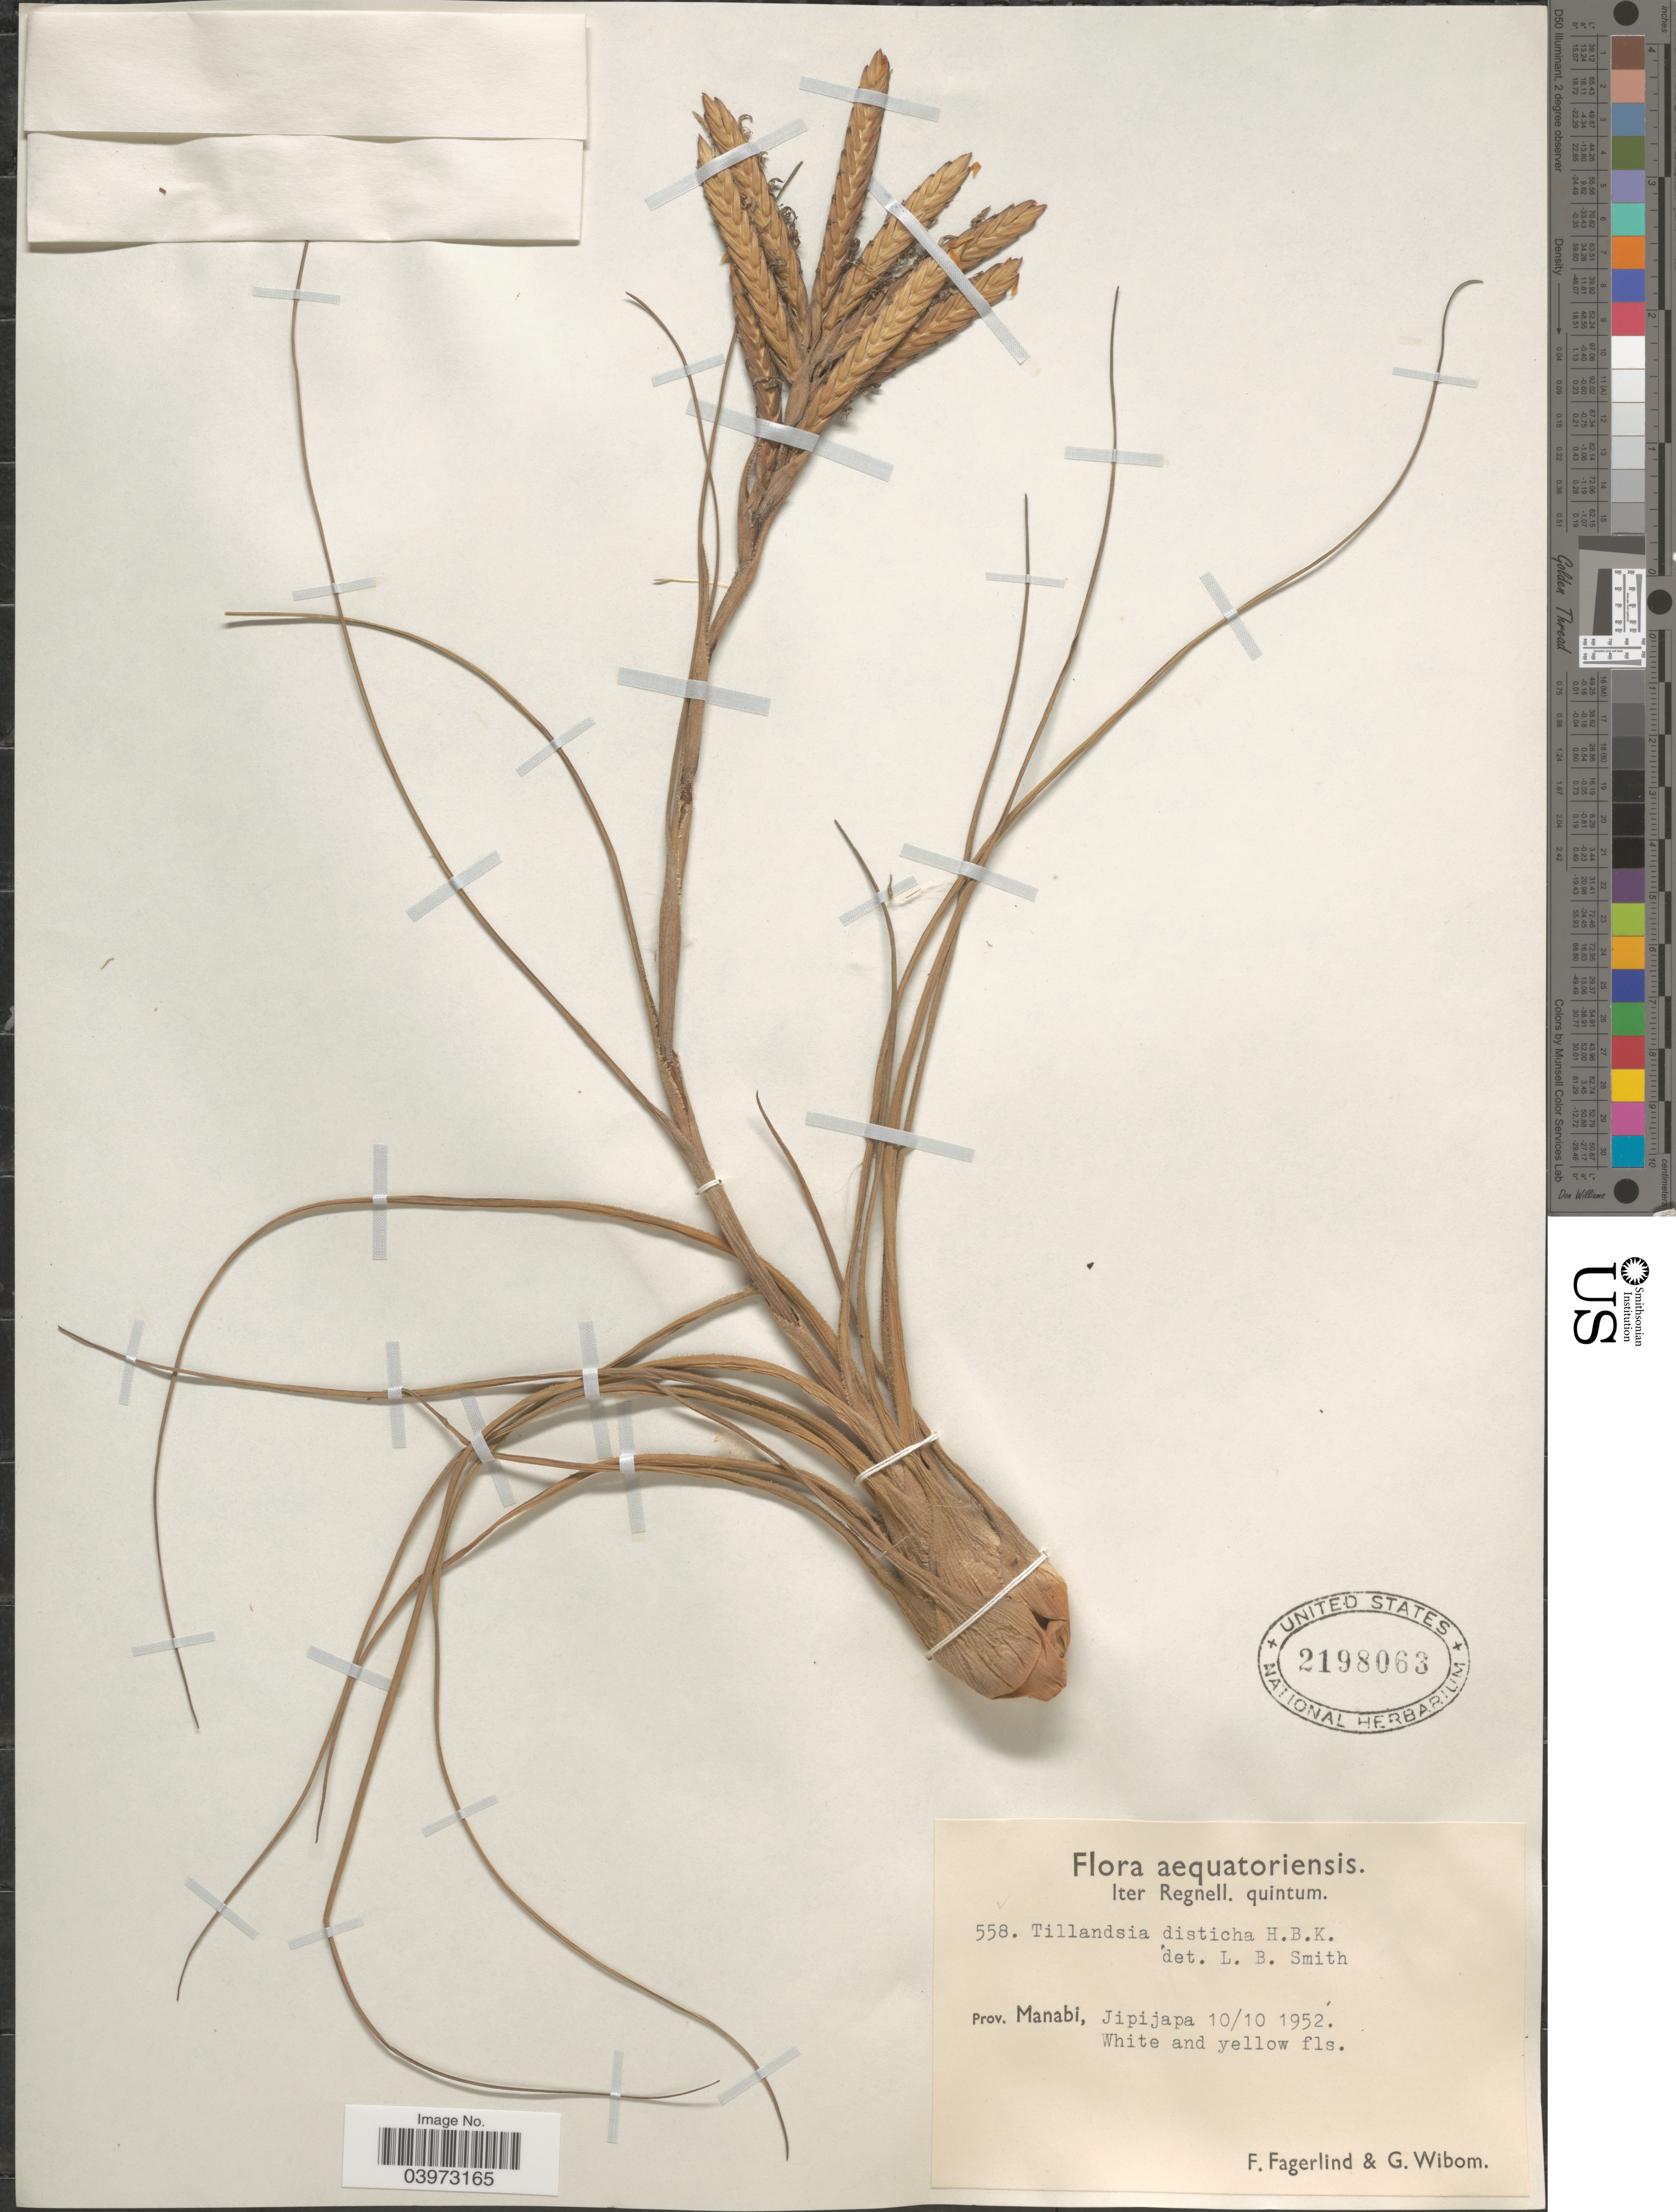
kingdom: Plantae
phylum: Tracheophyta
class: Liliopsida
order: Poales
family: Bromeliaceae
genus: Tillandsia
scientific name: Tillandsia disticha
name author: Kunth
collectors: F. Fagerlind & G. Wibom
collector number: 558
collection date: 1952-10-10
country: Ecuador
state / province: Manabí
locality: Aequatoriensis. Iter Regnell. quintum. Jipijapa.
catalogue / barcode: US 2198063